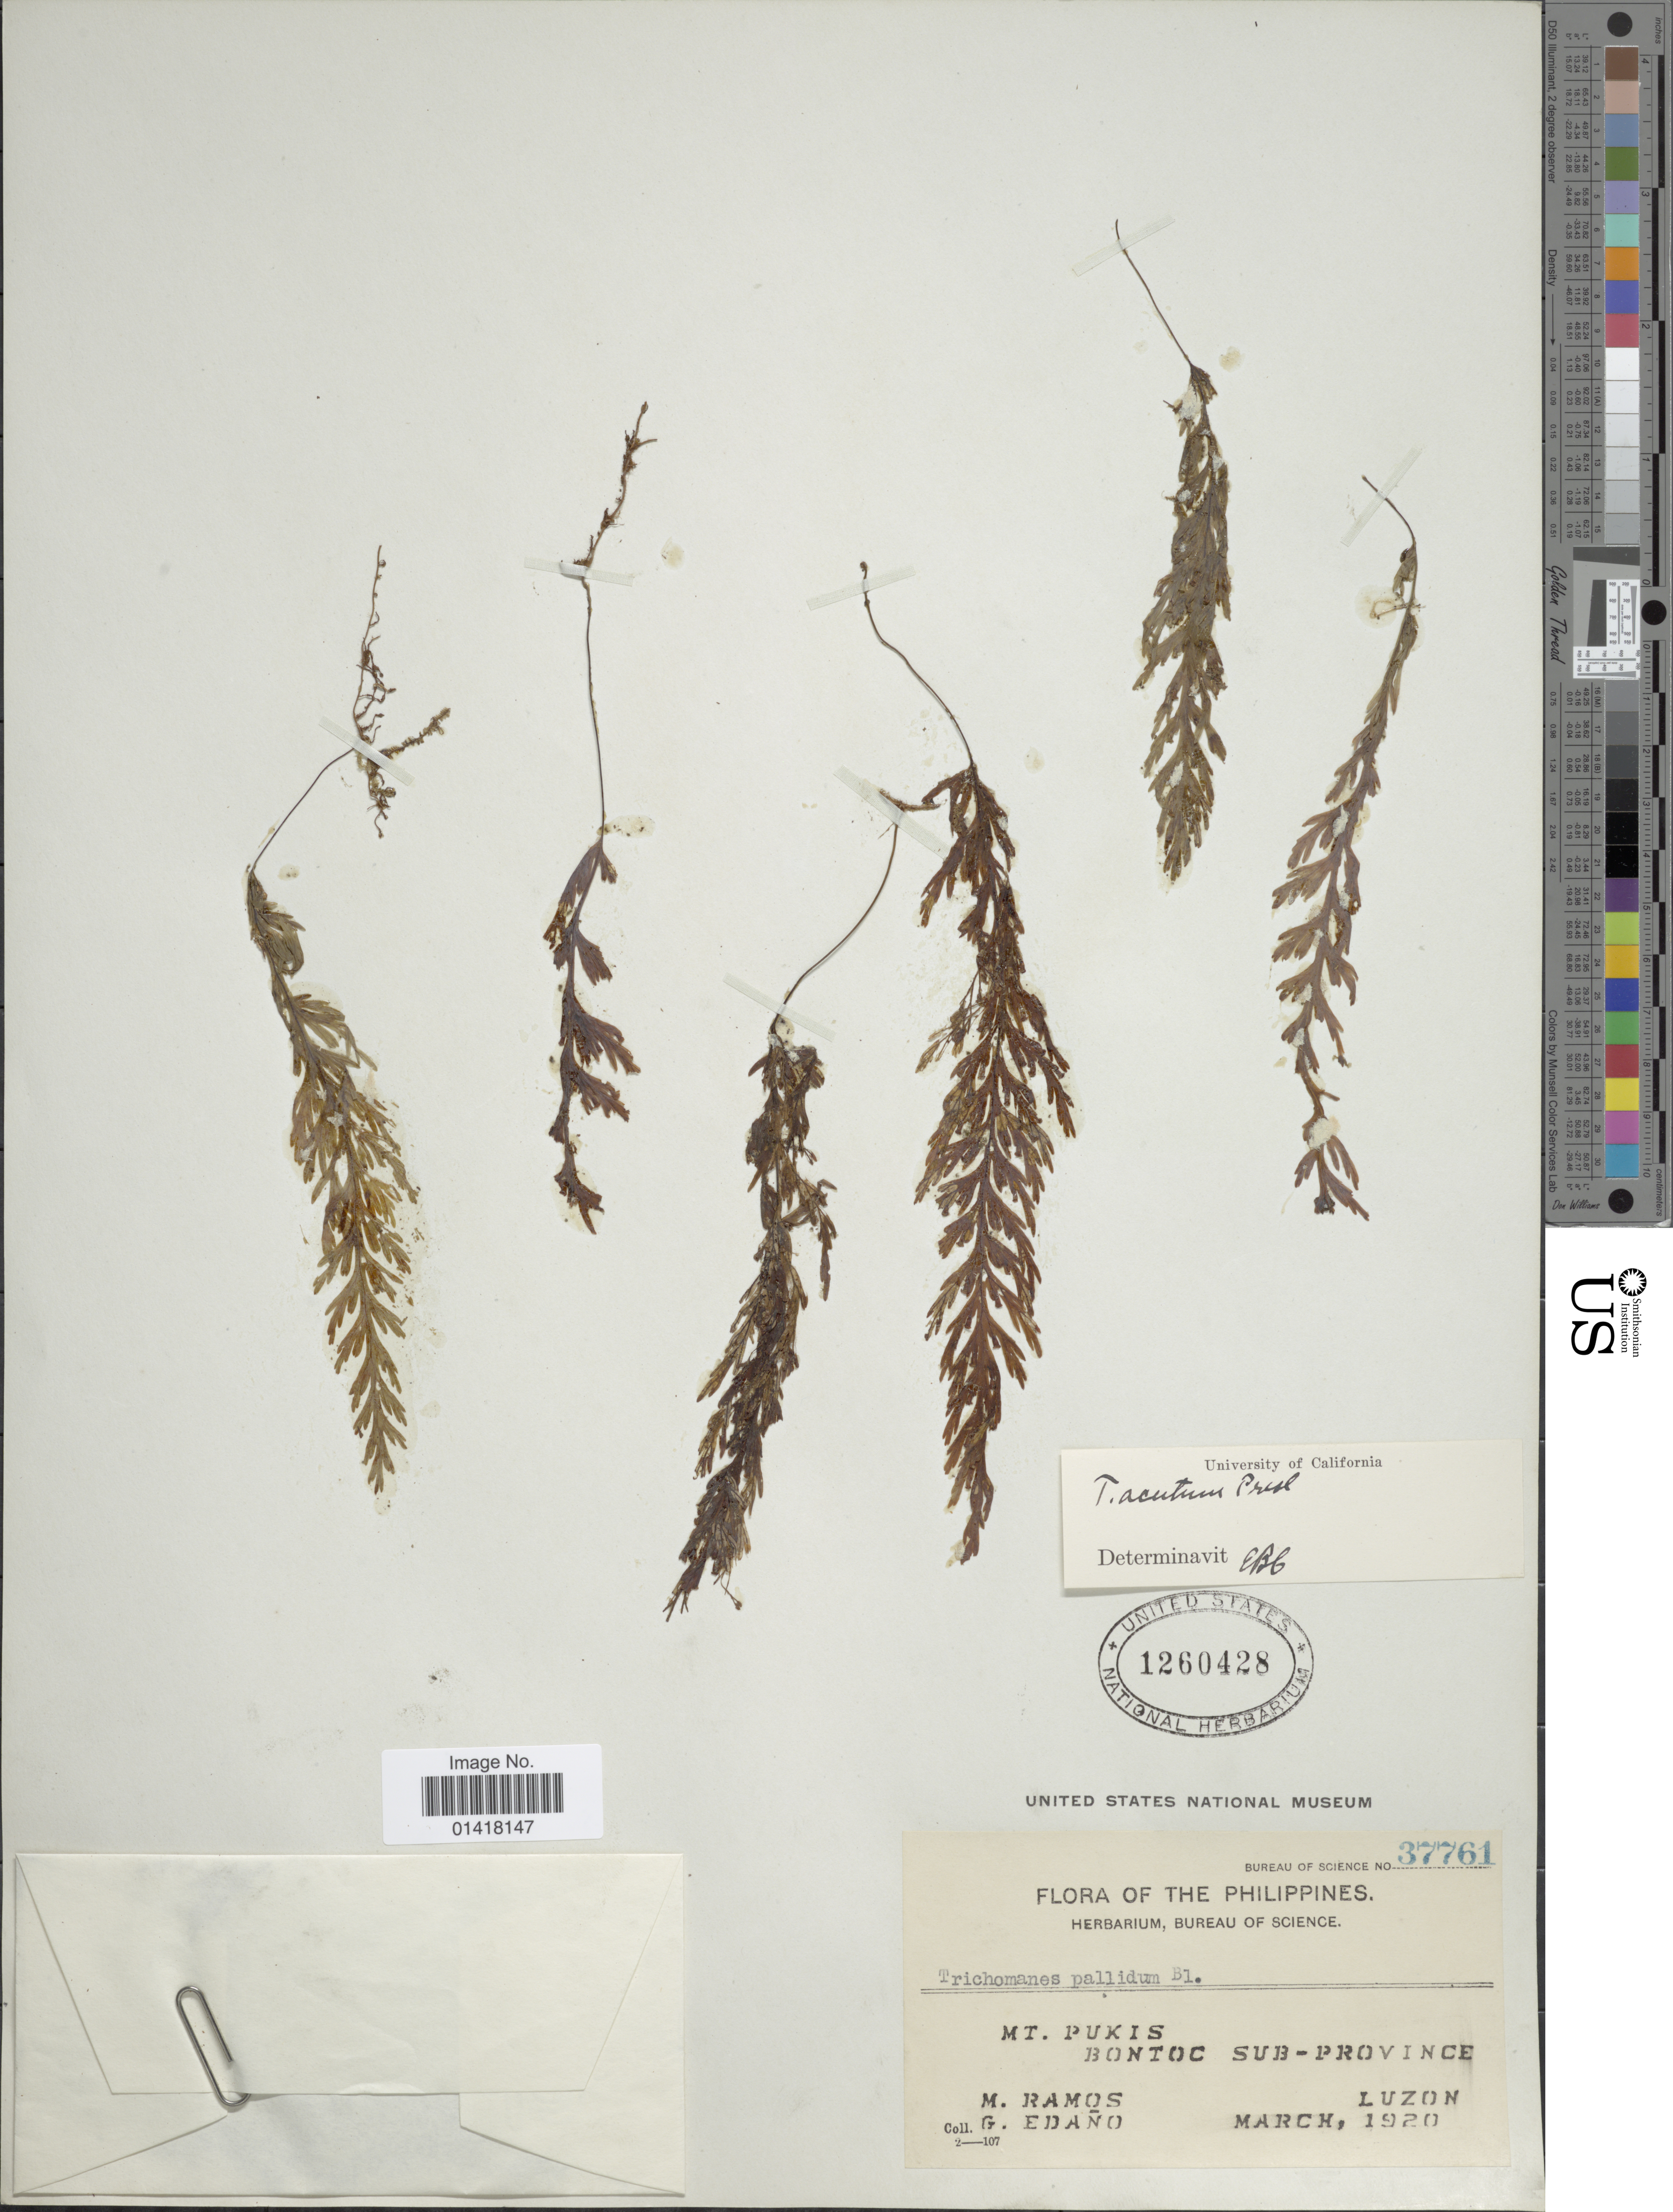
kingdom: Plantae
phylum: Tracheophyta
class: Polypodiopsida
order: Hymenophyllales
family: Hymenophyllaceae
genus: Hymenophyllum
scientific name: Hymenophyllum acutum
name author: (C. Presl) Ebihara & K. Iwats.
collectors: M. Ramos & G. Edaño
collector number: Bureau oif Science 37761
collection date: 1920-03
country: Philippines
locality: Mt. Pukis. Bontoc Sub-Province. Luzon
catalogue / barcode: US 1260428